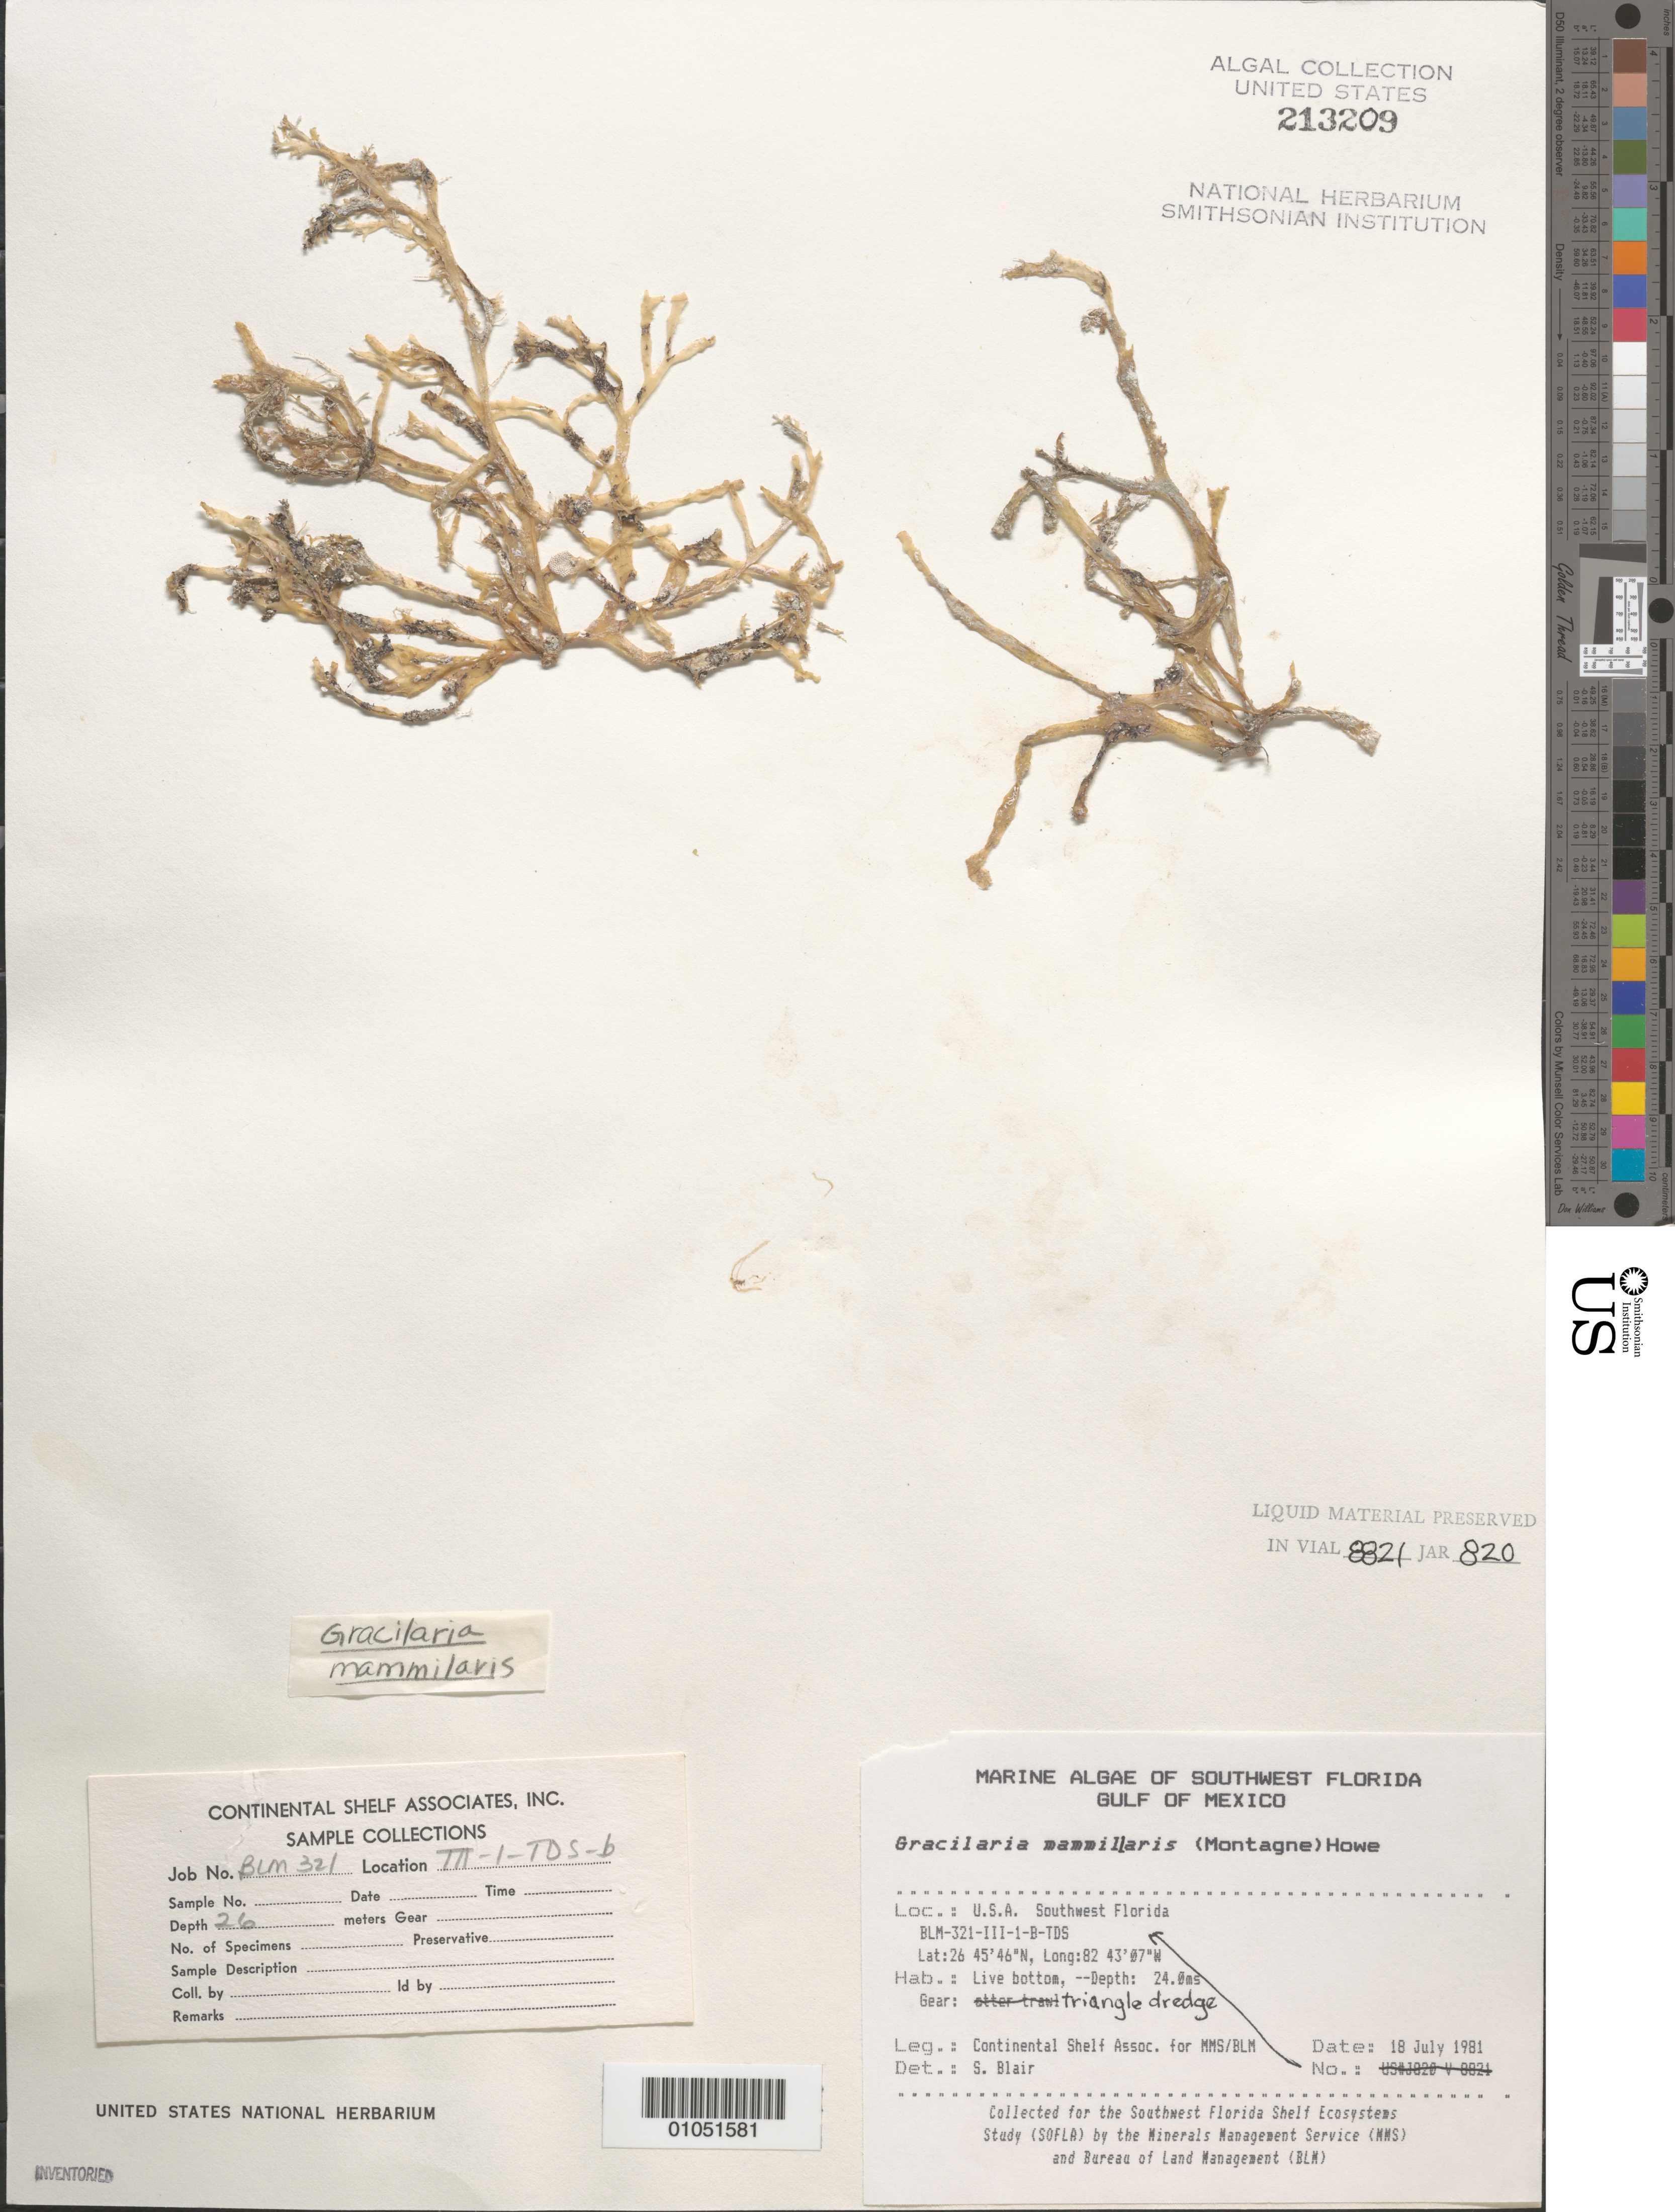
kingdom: Plantae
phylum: Rhodophyta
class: Florideophyceae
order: Gracilariales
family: Gracilariaceae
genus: Gracilaria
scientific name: Gracilaria mammillaris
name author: (Mont.) M. Howe in Britton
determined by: Blair, S. M.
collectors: Continental Shelf Associates for the MMS/BLM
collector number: BLM-321-III-1-B-TDS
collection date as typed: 18 Jul 1981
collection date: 1981-07-18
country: United States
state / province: Florida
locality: Gulf of Mexico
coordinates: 26 45'46"N, 82 43'07"W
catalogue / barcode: US 213209